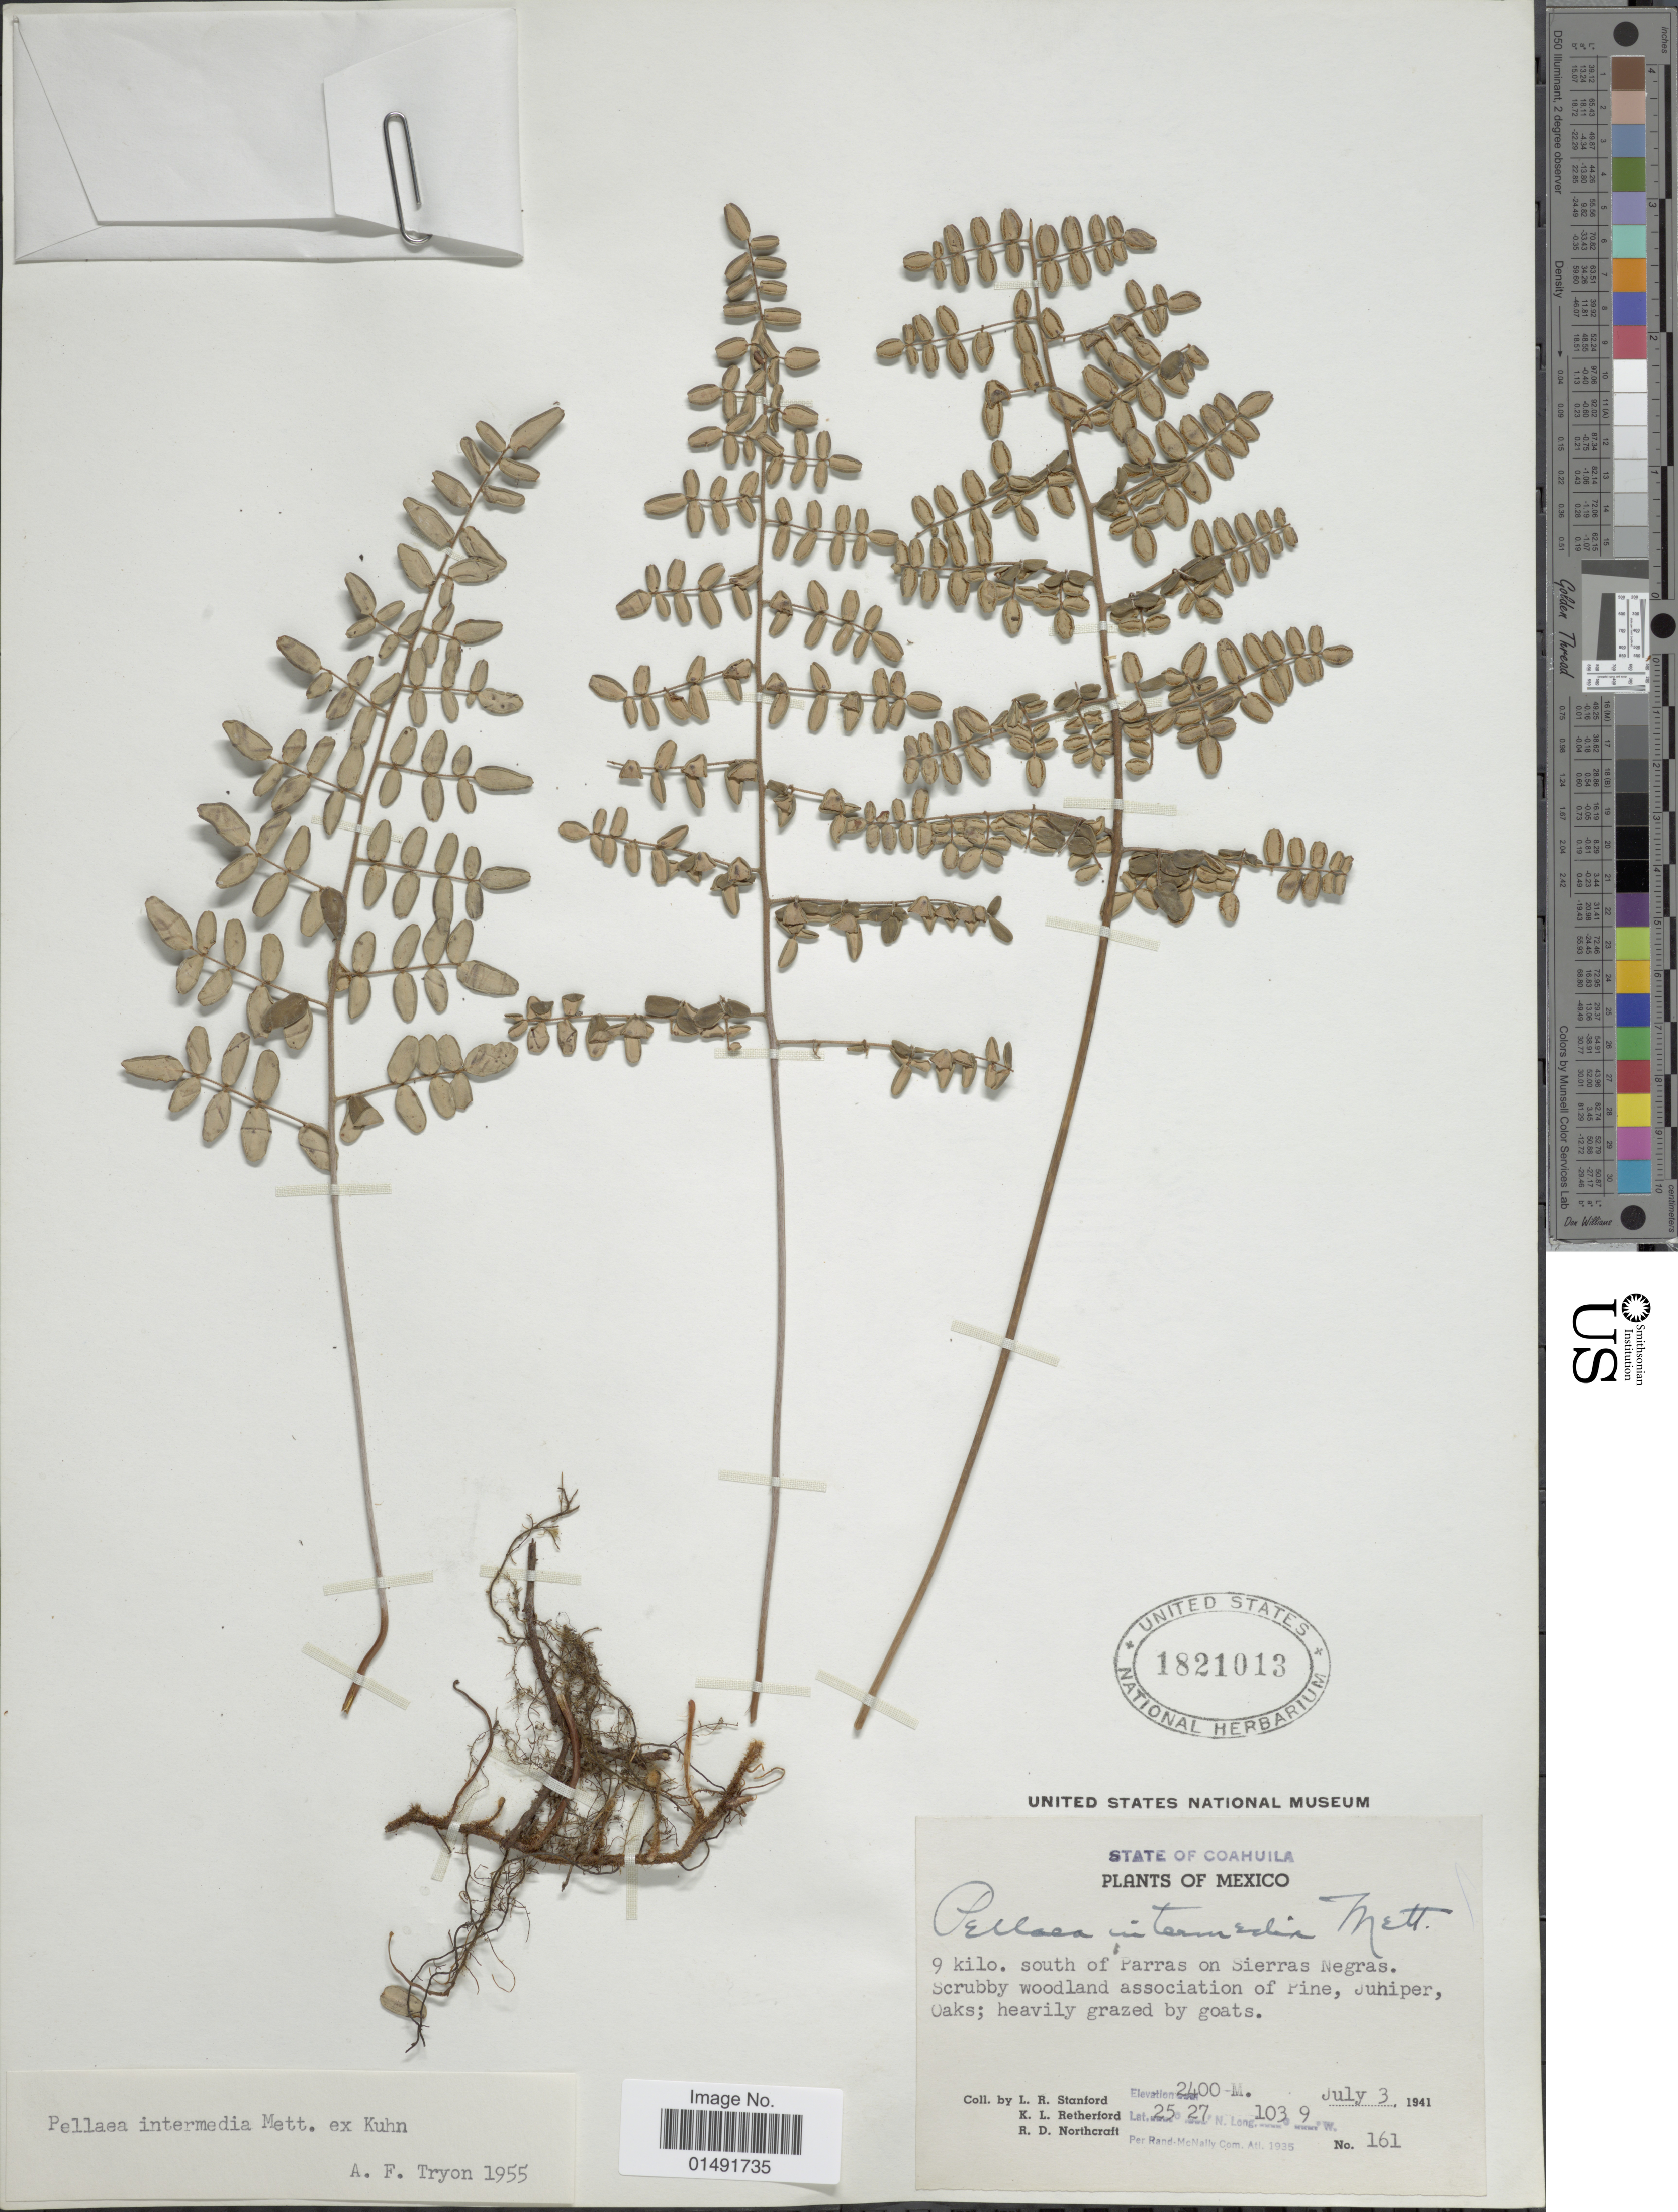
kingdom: Plantae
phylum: Tracheophyta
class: Polypodiopsida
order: Polypodiales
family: Pteridaceae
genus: Pellaea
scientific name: Pellaea intermedia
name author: Mett. ex Kuhn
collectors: L. R. Stanford, K. Retherford & R. Northcraft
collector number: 161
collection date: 1941-07-03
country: Mexico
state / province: Coahuila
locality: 9 kilo south of Parras on Sierras Negras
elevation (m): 2400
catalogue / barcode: US 1821013